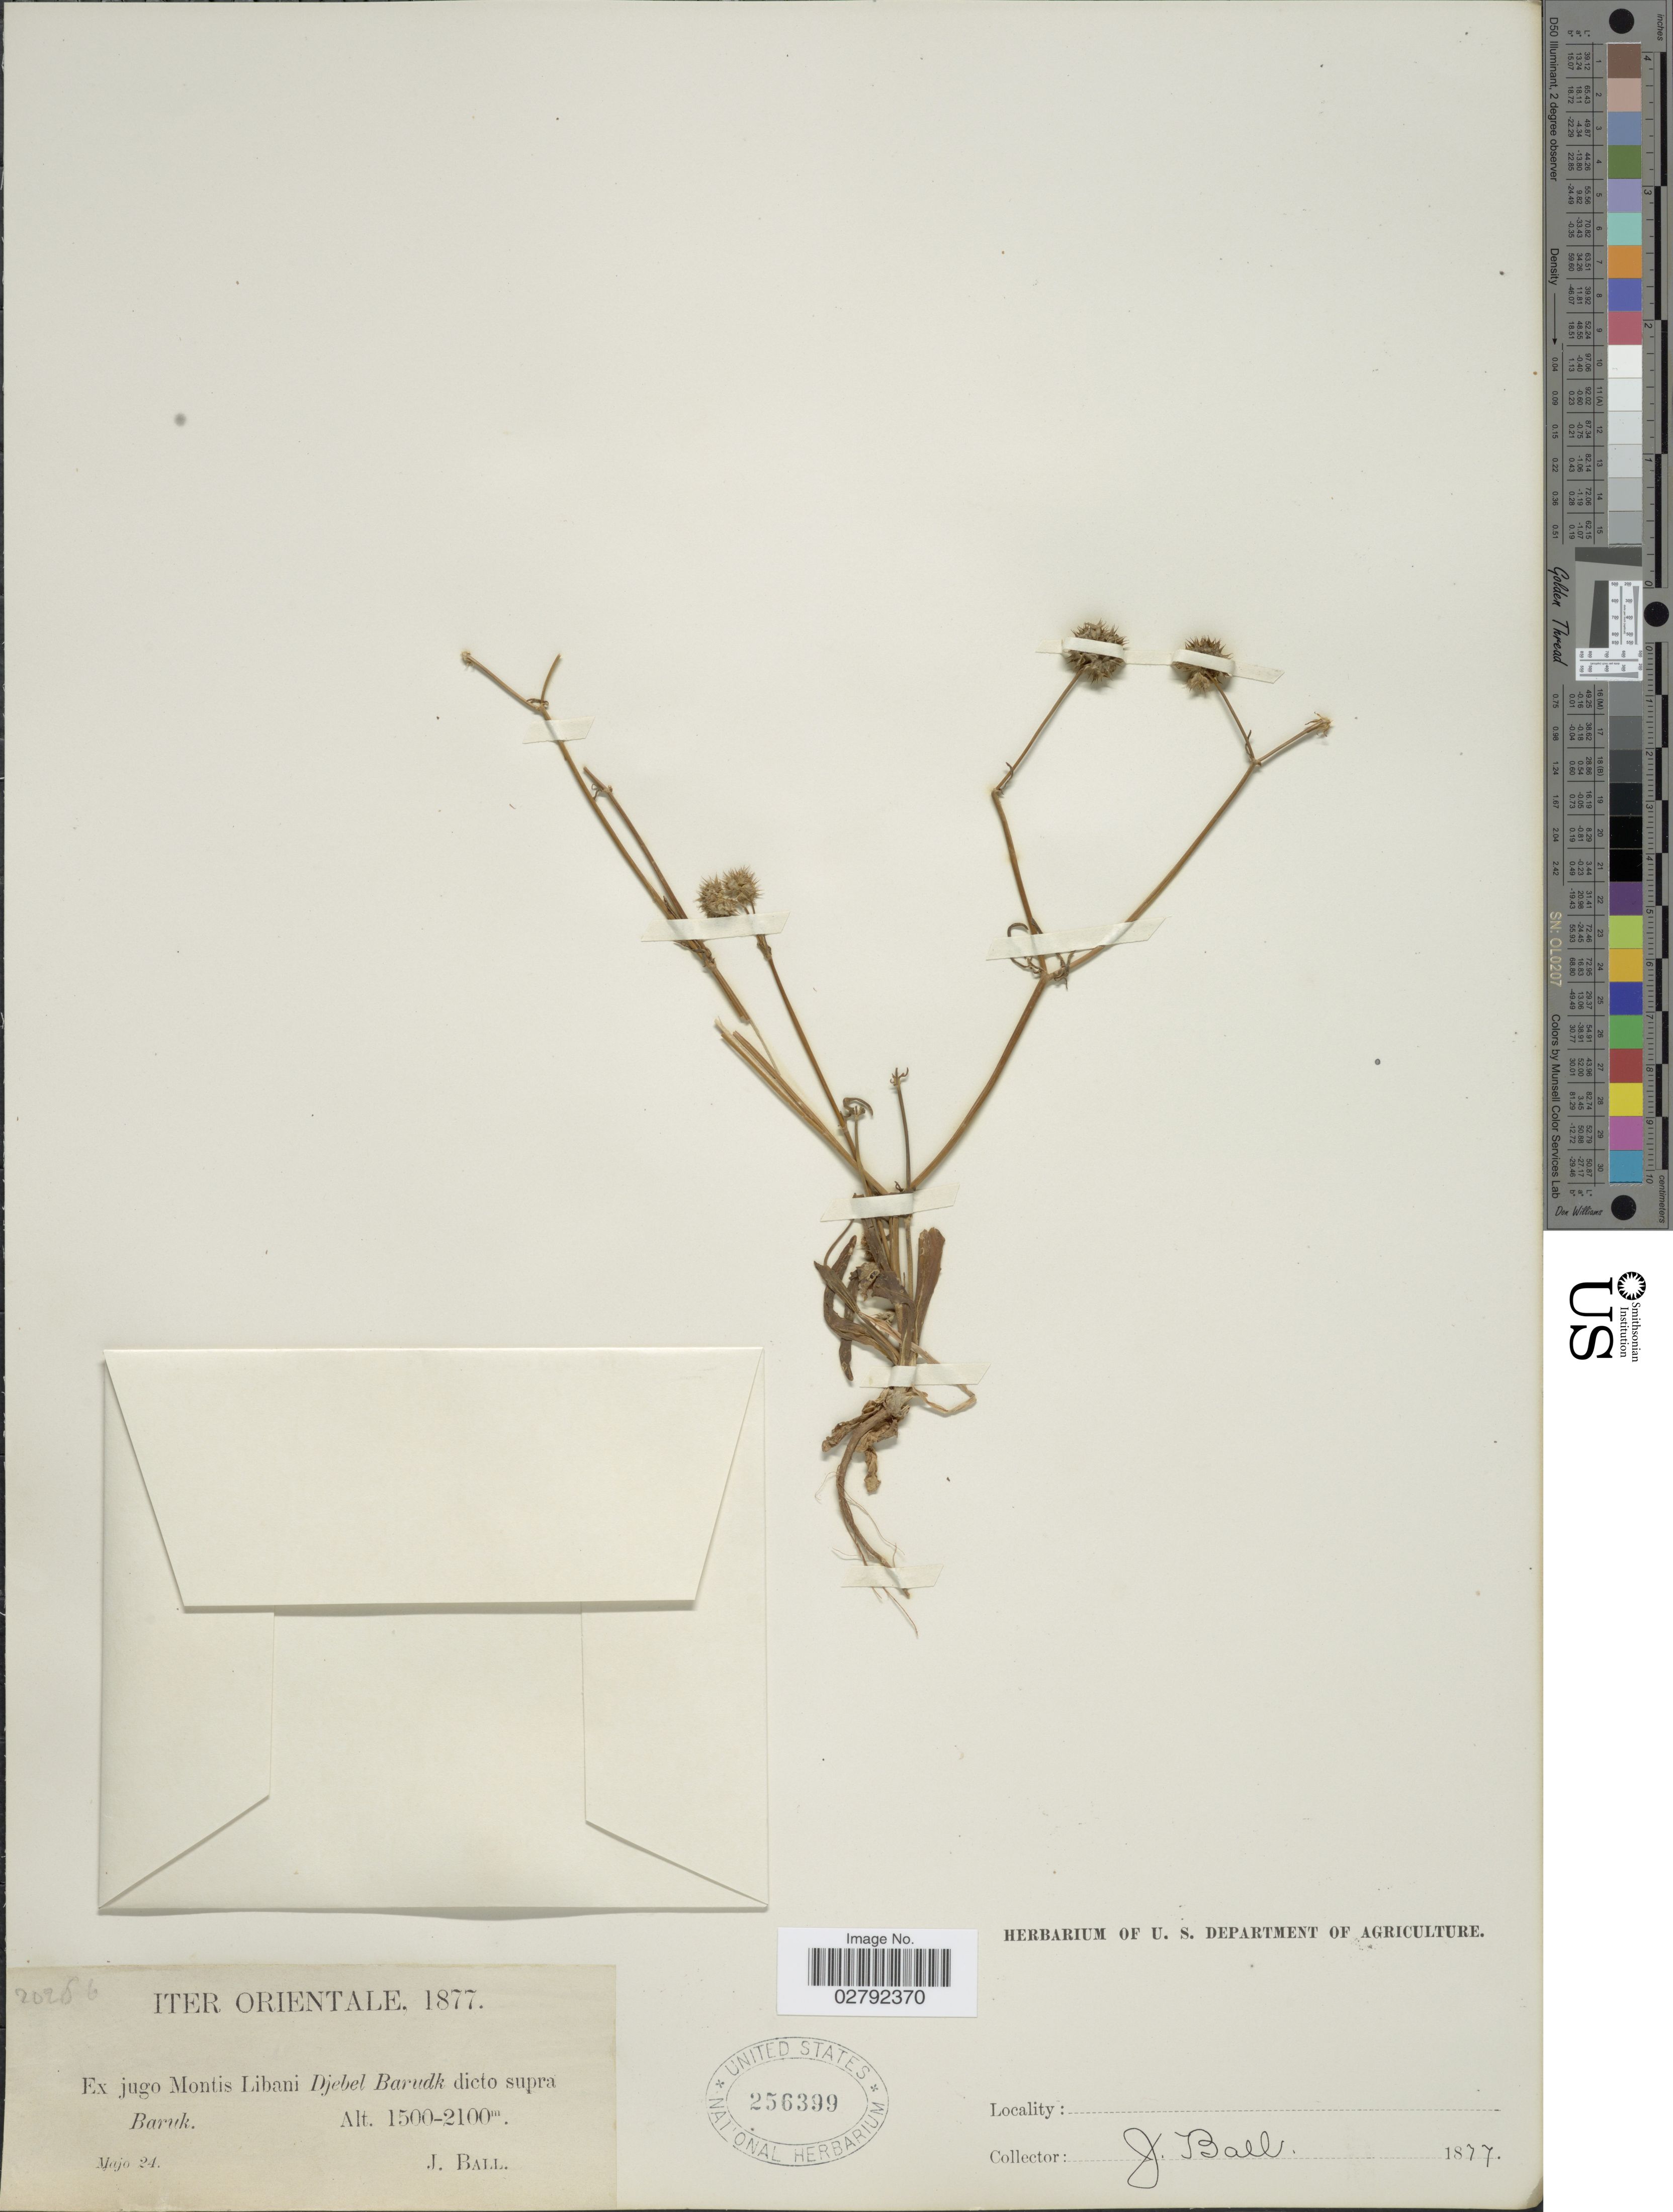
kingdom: Plantae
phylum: Tracheophyta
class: Magnoliopsida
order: Dipsacales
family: Caprifoliaceae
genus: Valerianella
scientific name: Valerianella sp.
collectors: J. Ball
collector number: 20286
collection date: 1877-05-24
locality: Jugo Montis Libani Djebel Barudk dicto supra Baruk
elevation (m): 1500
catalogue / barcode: US 256399